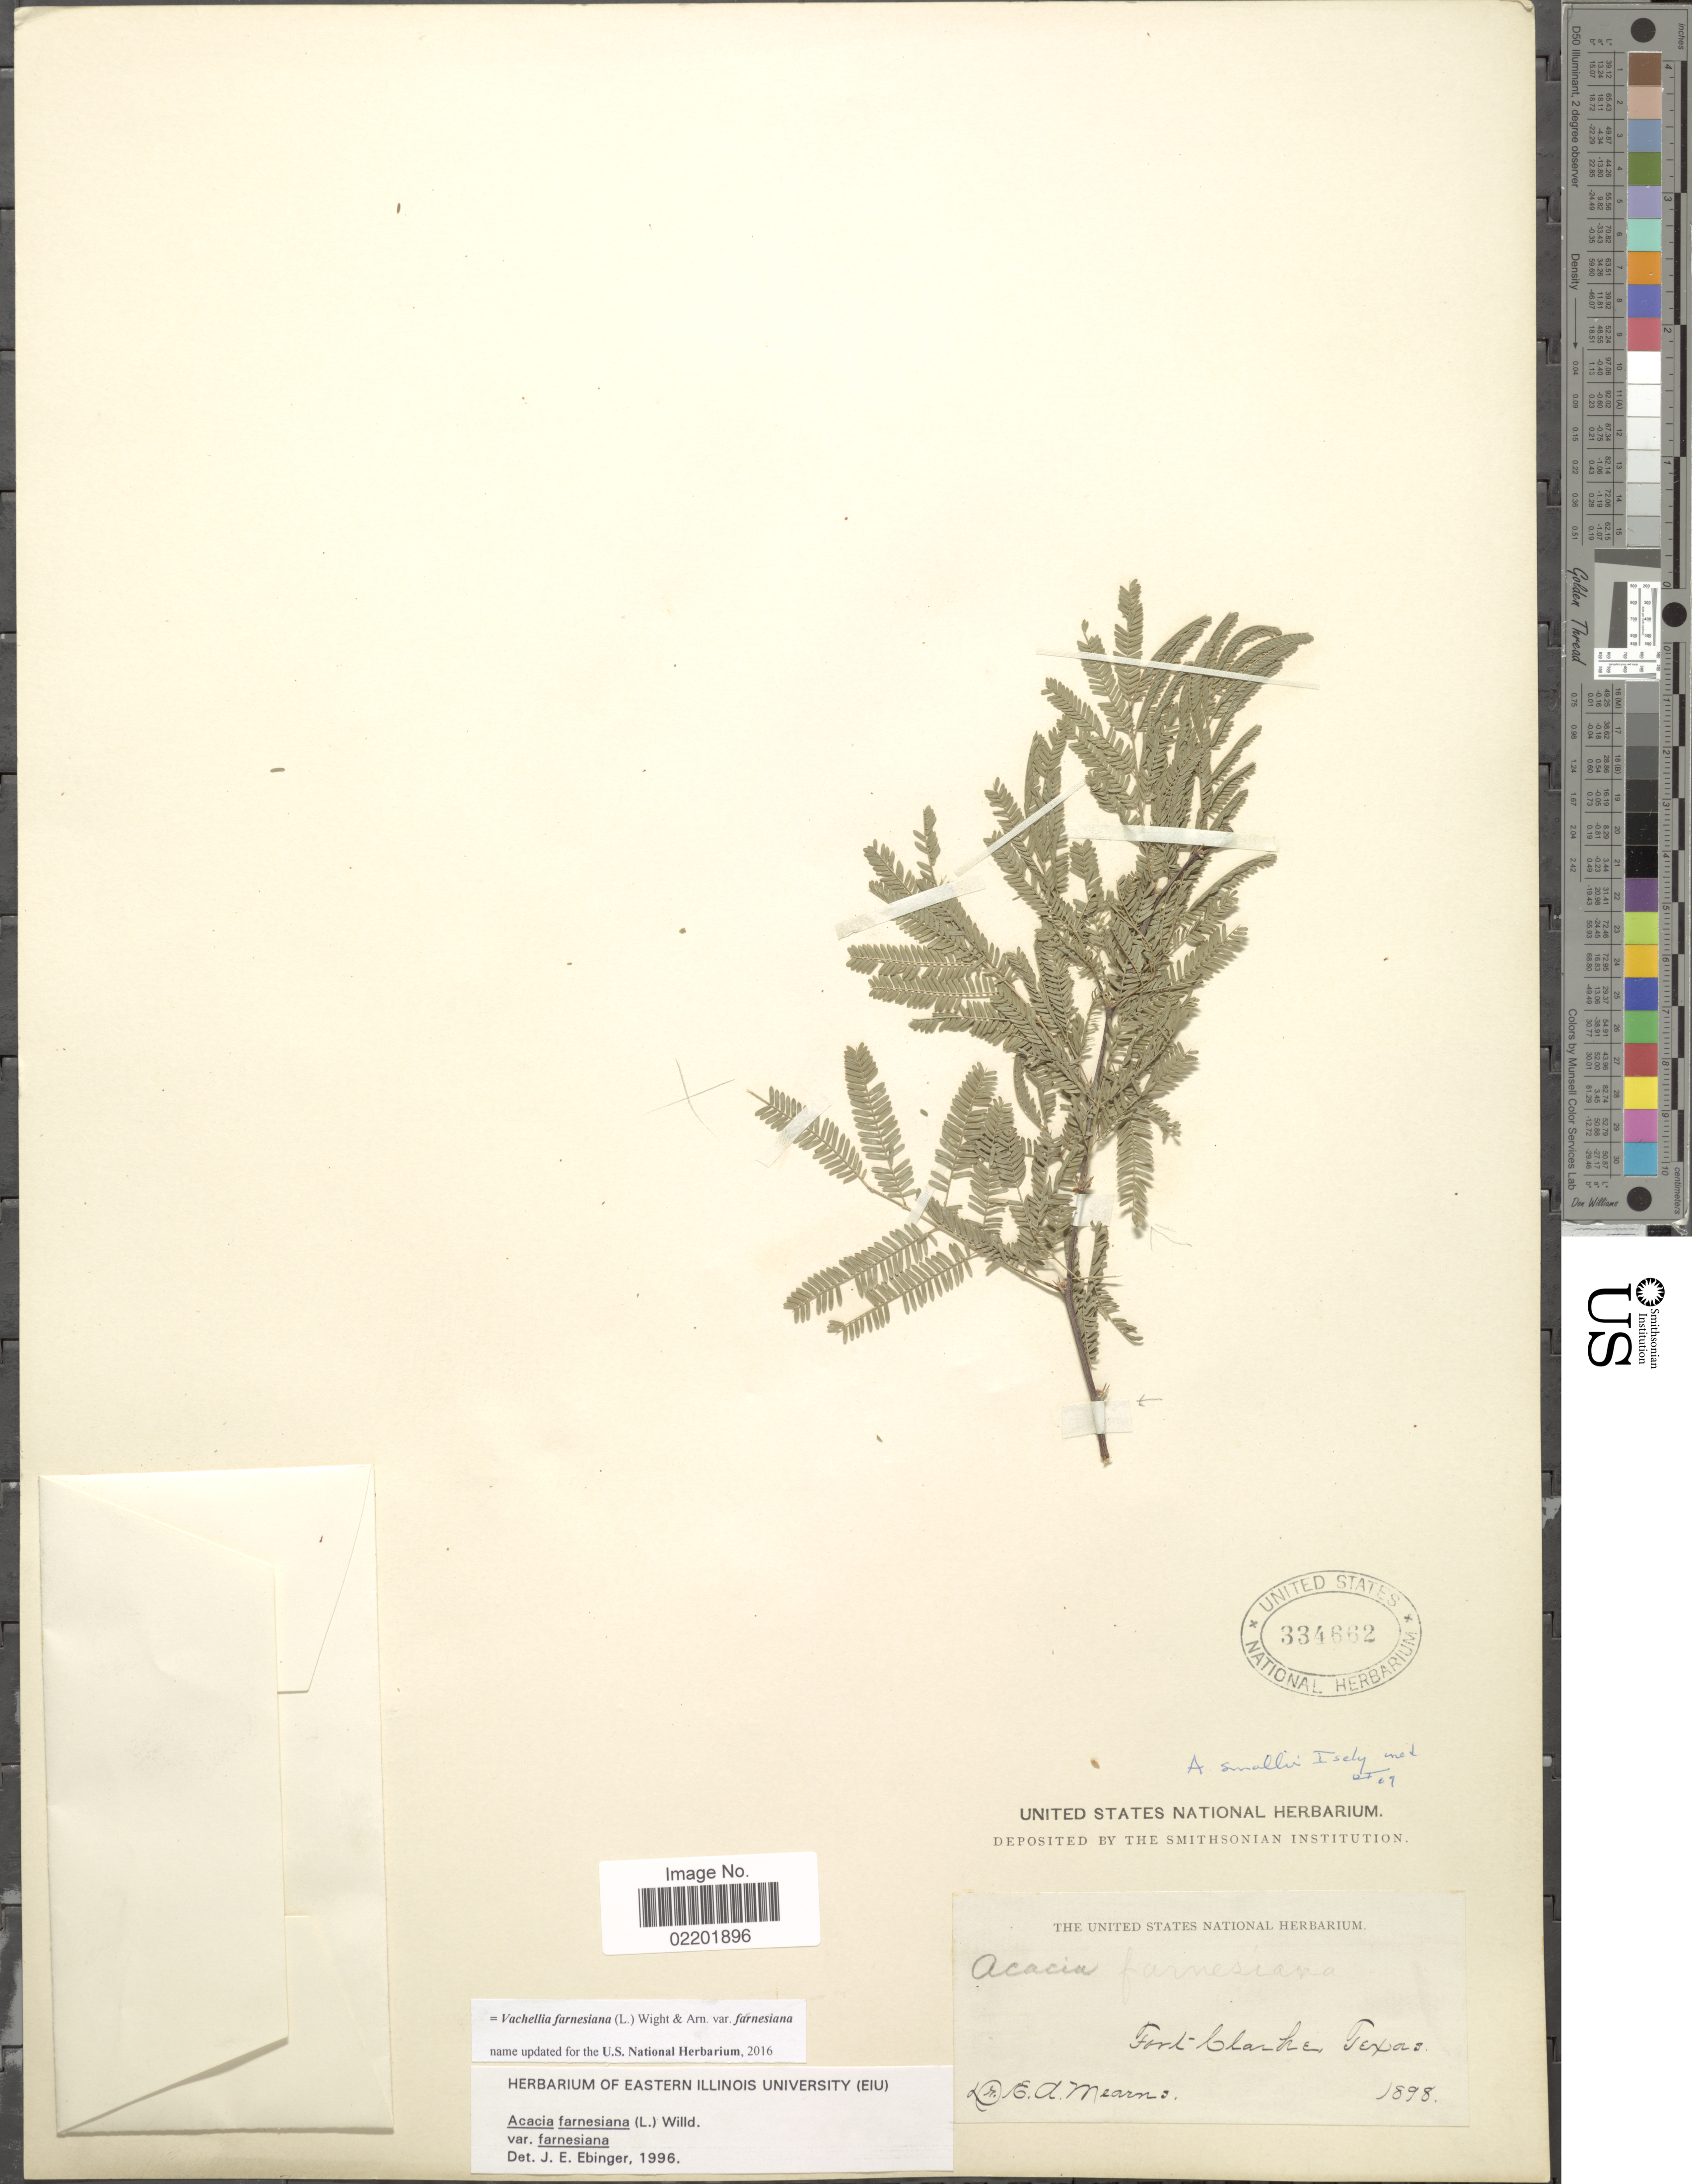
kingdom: Plantae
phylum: Tracheophyta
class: Magnoliopsida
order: Fabales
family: Fabaceae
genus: Vachellia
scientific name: Vachellia farnesiana var. farnesiana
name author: (L.) Wight & Arn.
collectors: E. A. Mearns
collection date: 1898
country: United States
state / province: Texas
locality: Fort Clarke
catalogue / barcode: US 334662